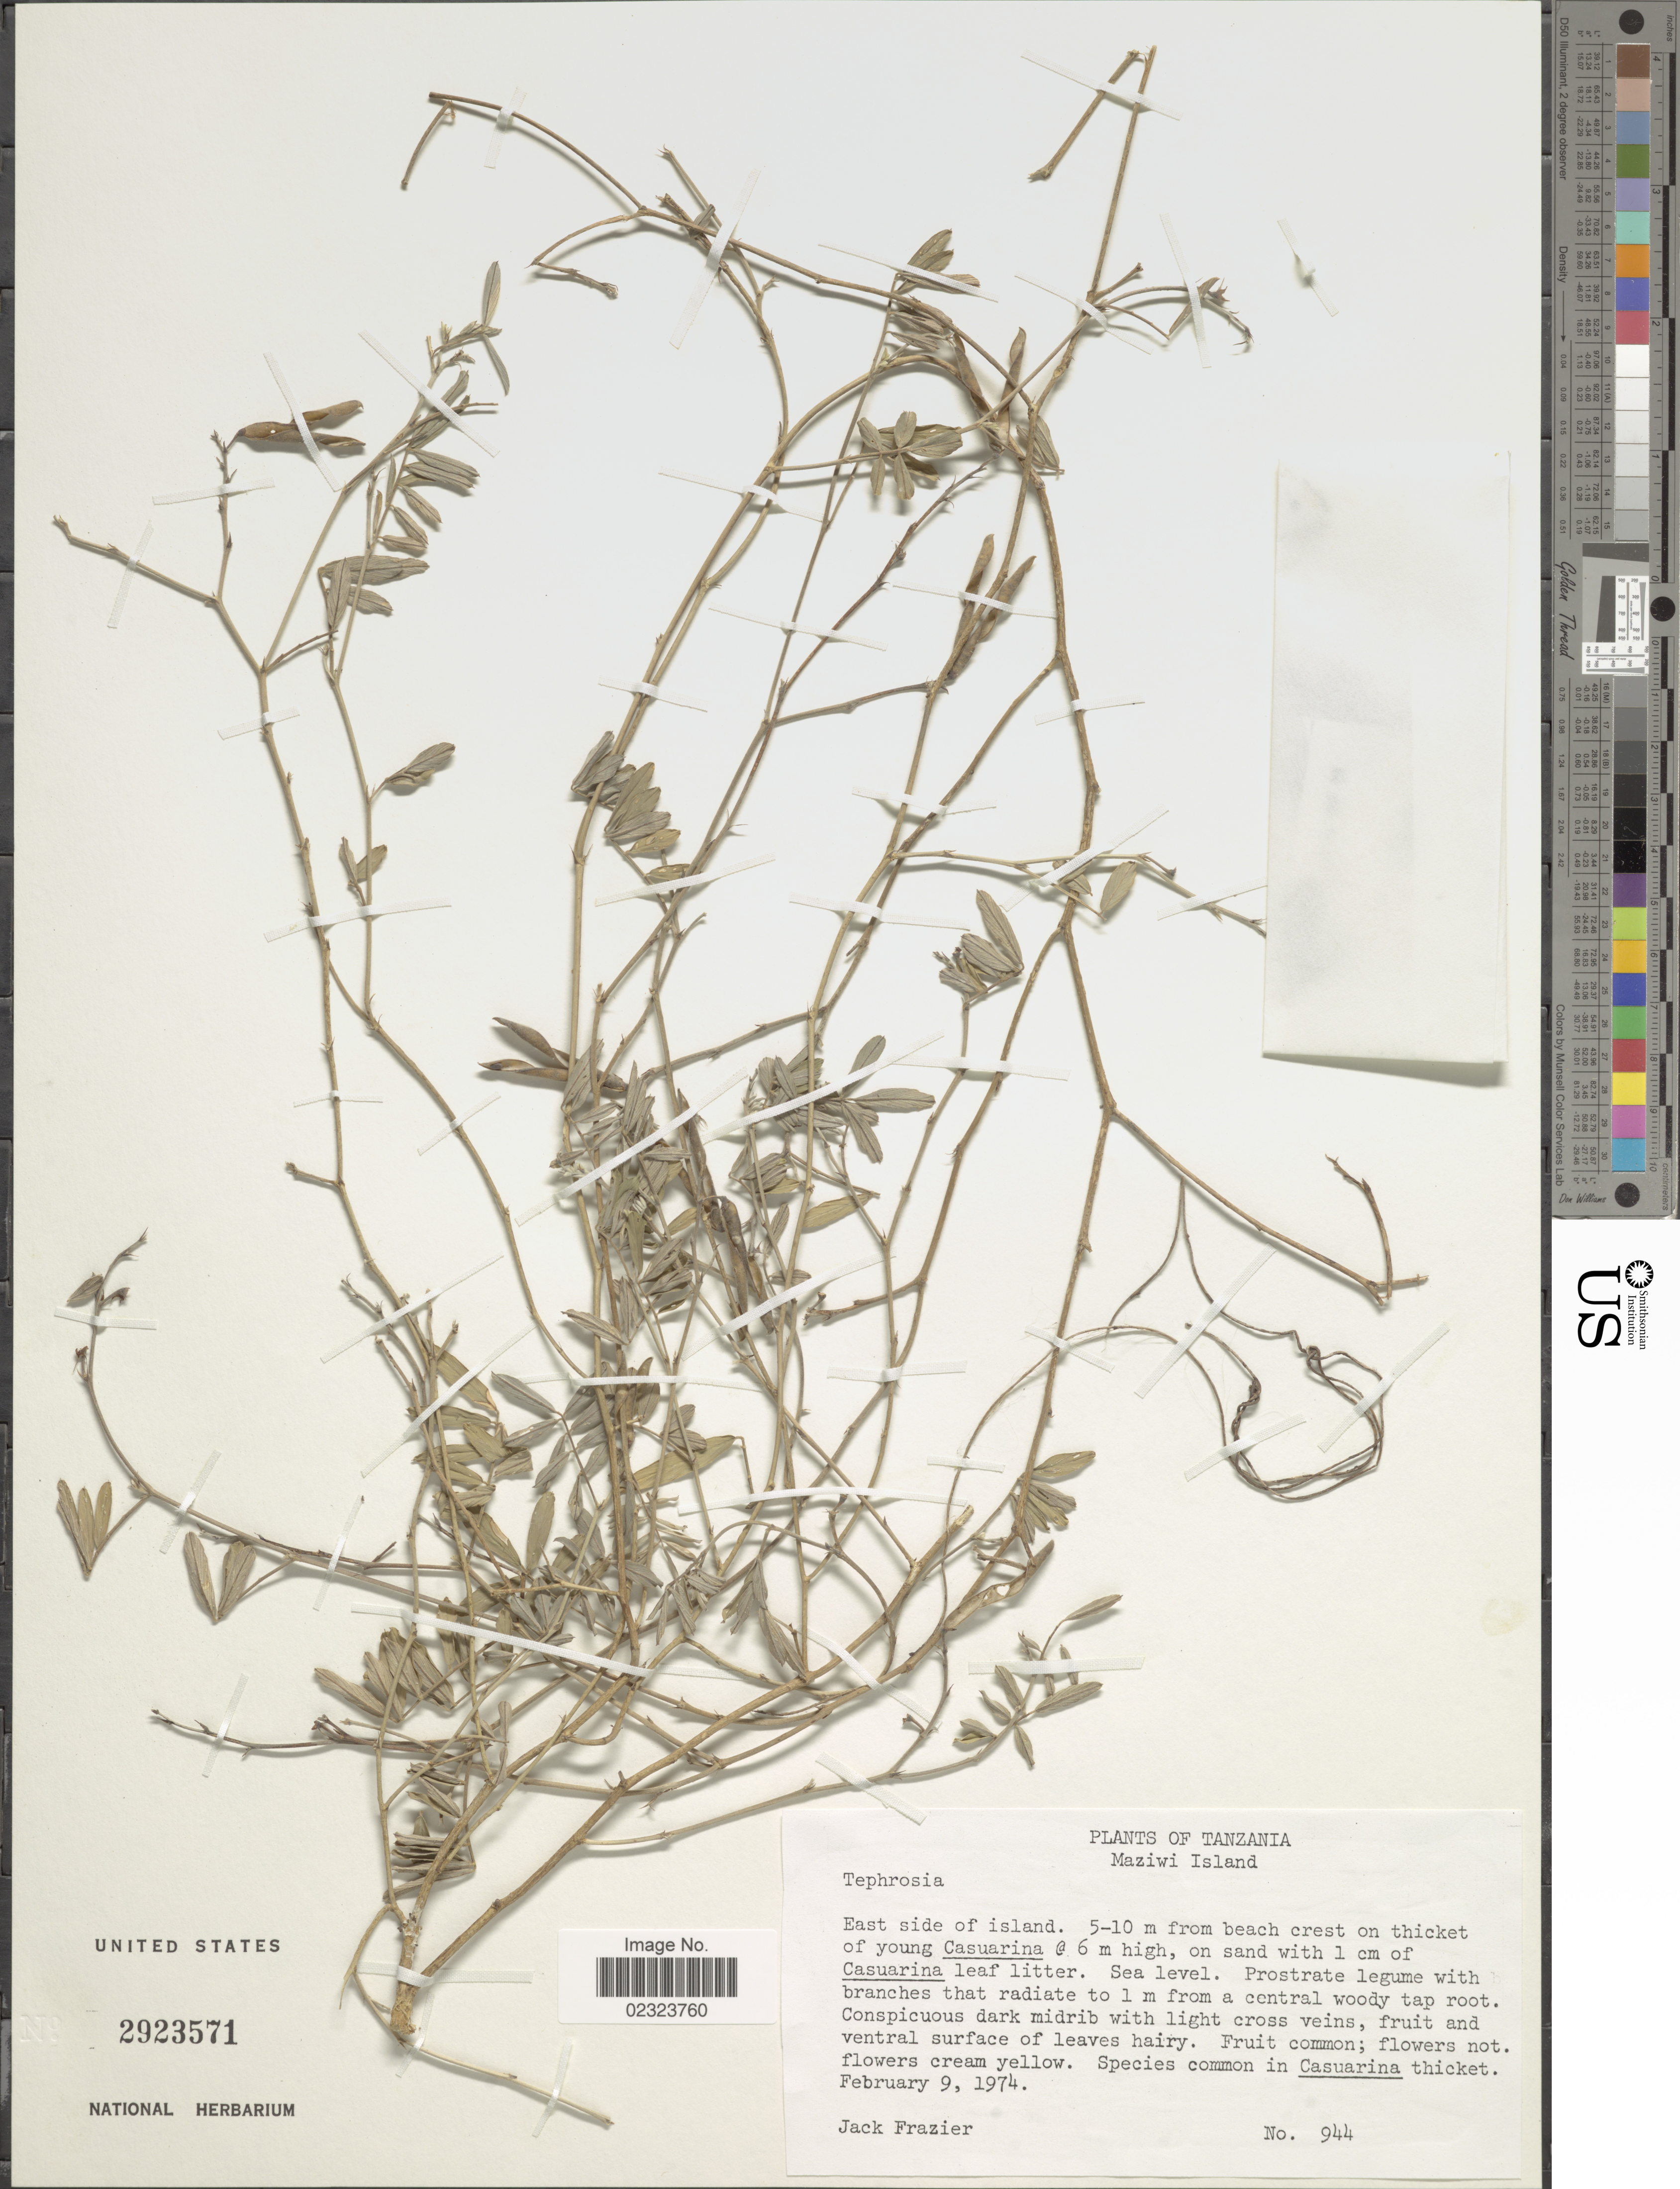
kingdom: Plantae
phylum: Tracheophyta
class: Magnoliopsida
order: Fabales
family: Fabaceae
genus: Tephrosia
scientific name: Tephrosia pumila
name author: (Lam.) Pers.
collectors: J. Frazier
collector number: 944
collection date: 1974-02-09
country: Tanzania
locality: Maziwi Island, east side of island, 5-10 m from beach crest on thicket.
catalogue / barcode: US 2923571